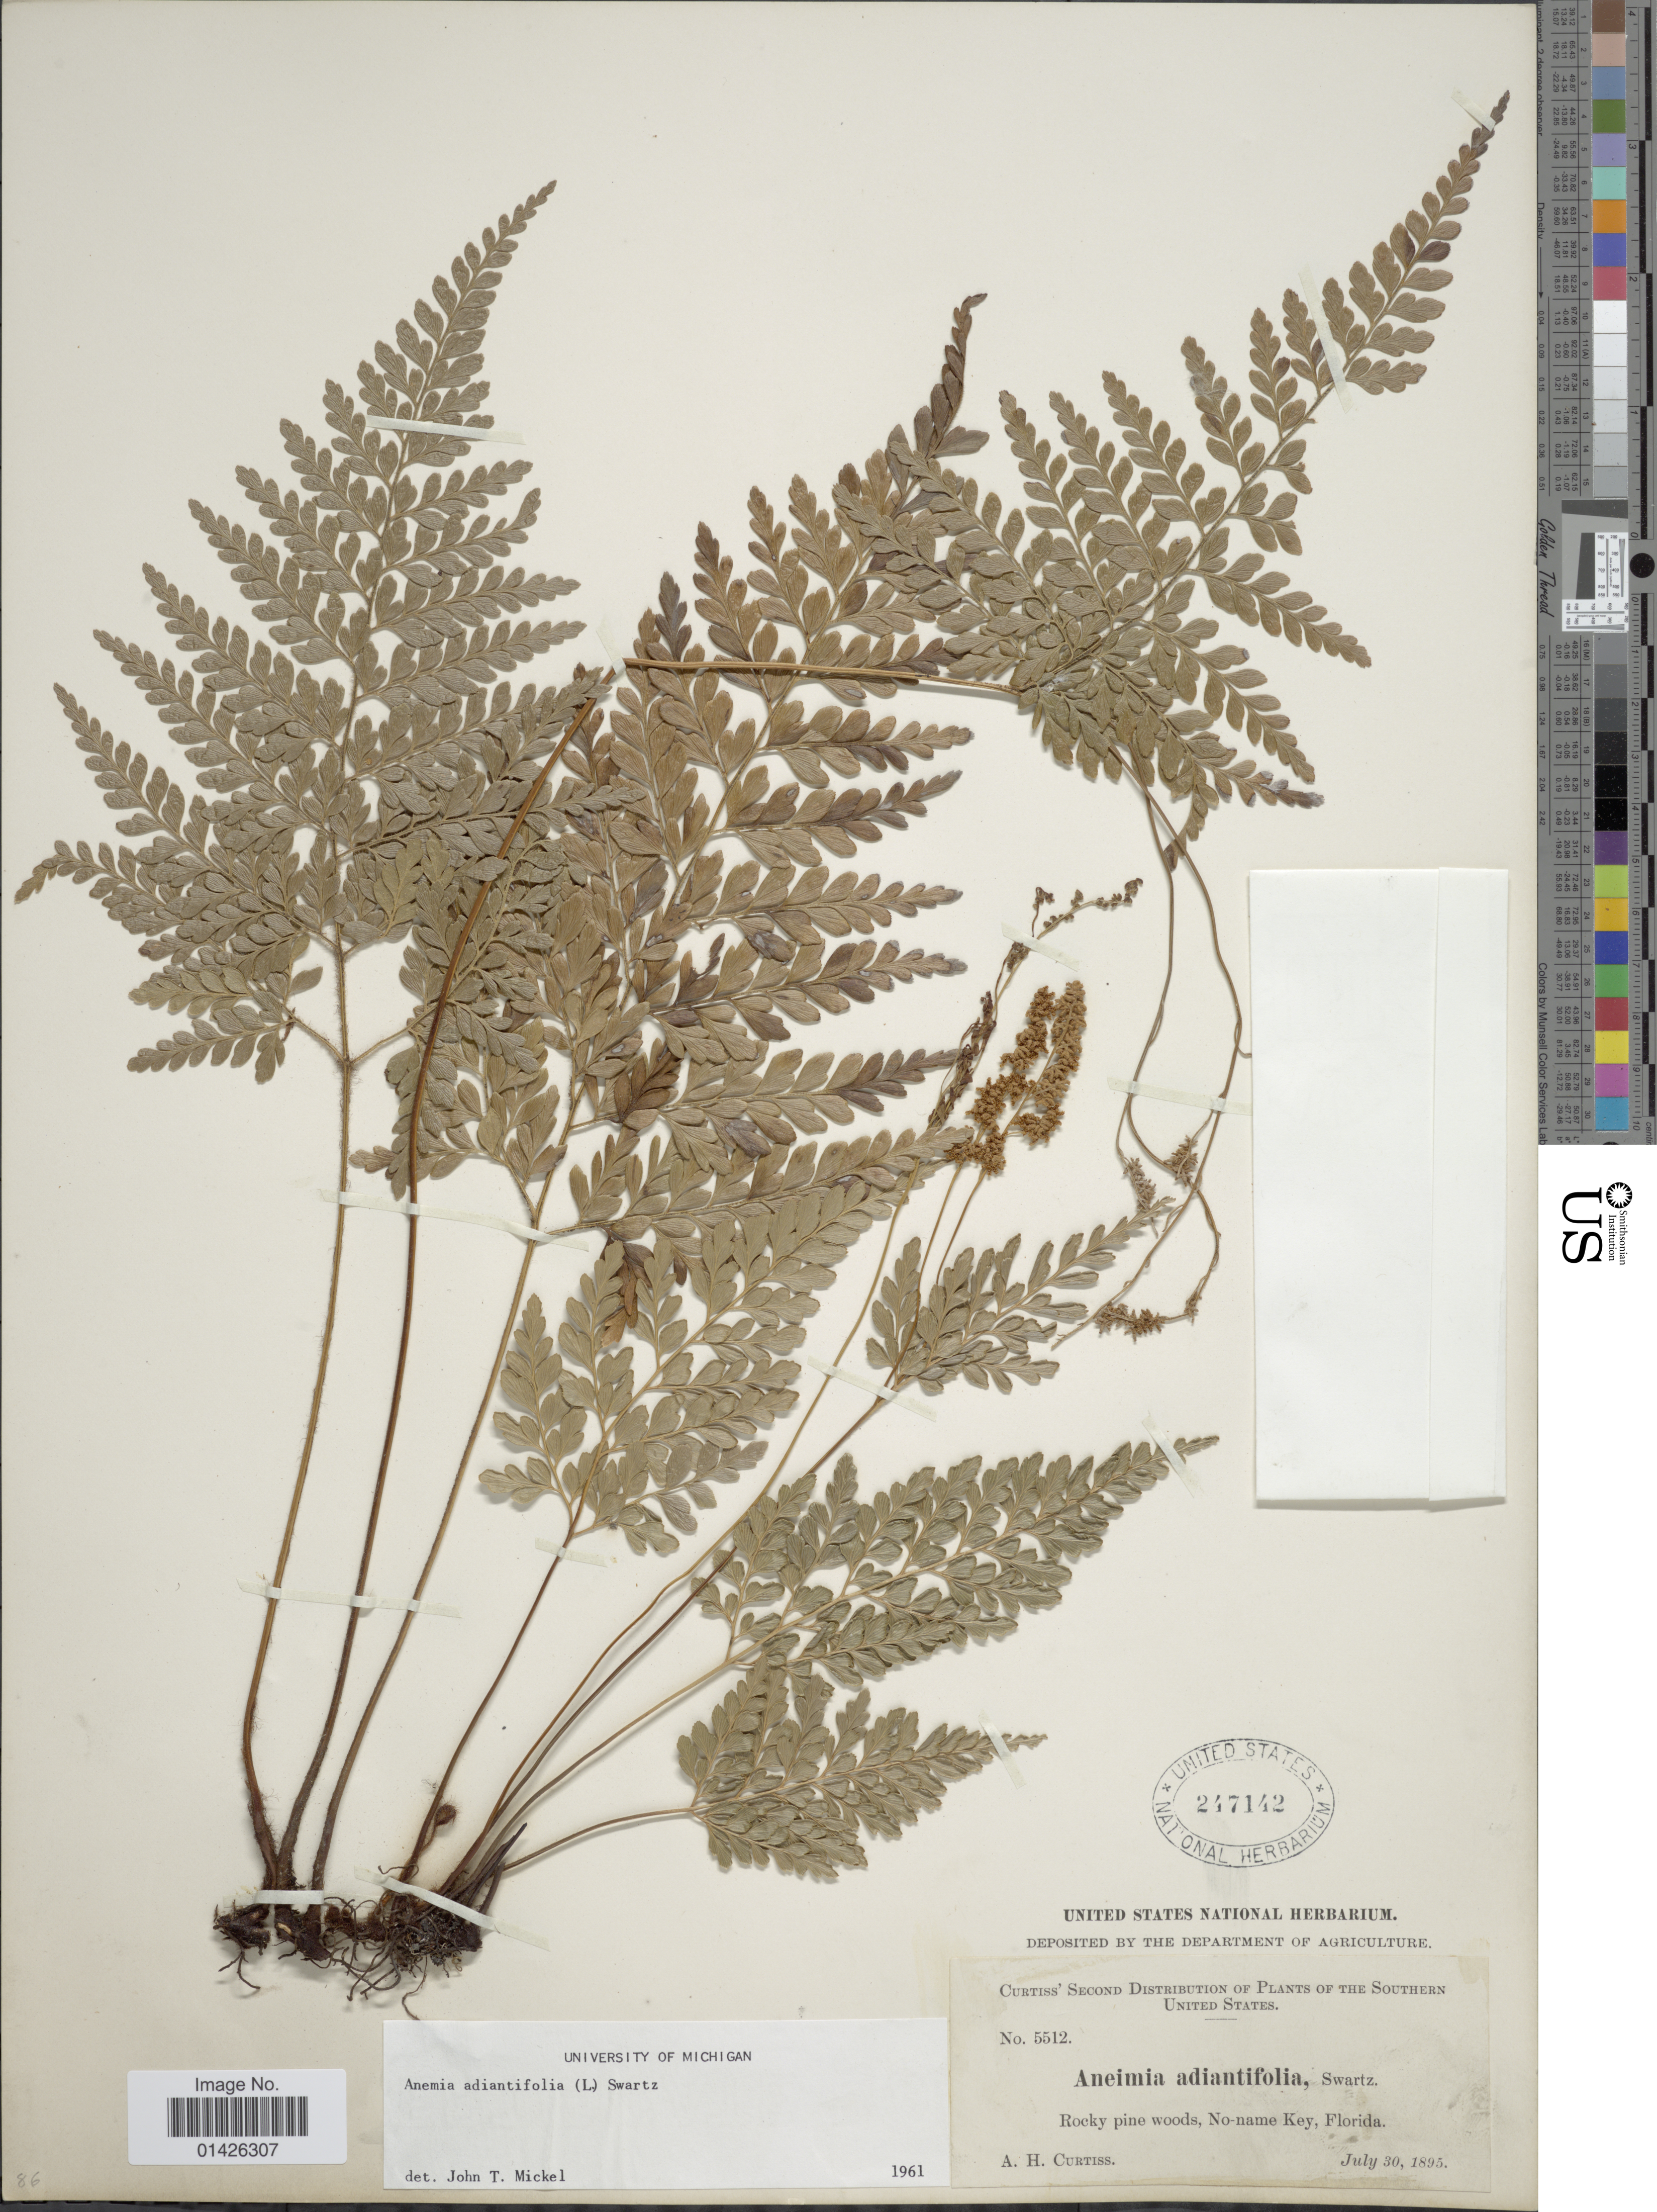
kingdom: Plantae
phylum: Tracheophyta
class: Polypodiopsida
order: Schizaeales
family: Anemiaceae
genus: Anemia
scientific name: Anemia adiantifolia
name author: (L.) Sw.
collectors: A. H. Curtiss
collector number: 5512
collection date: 1895-07-30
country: United States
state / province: Florida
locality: Orcky pine woods, No-name Key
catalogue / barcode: US 247142